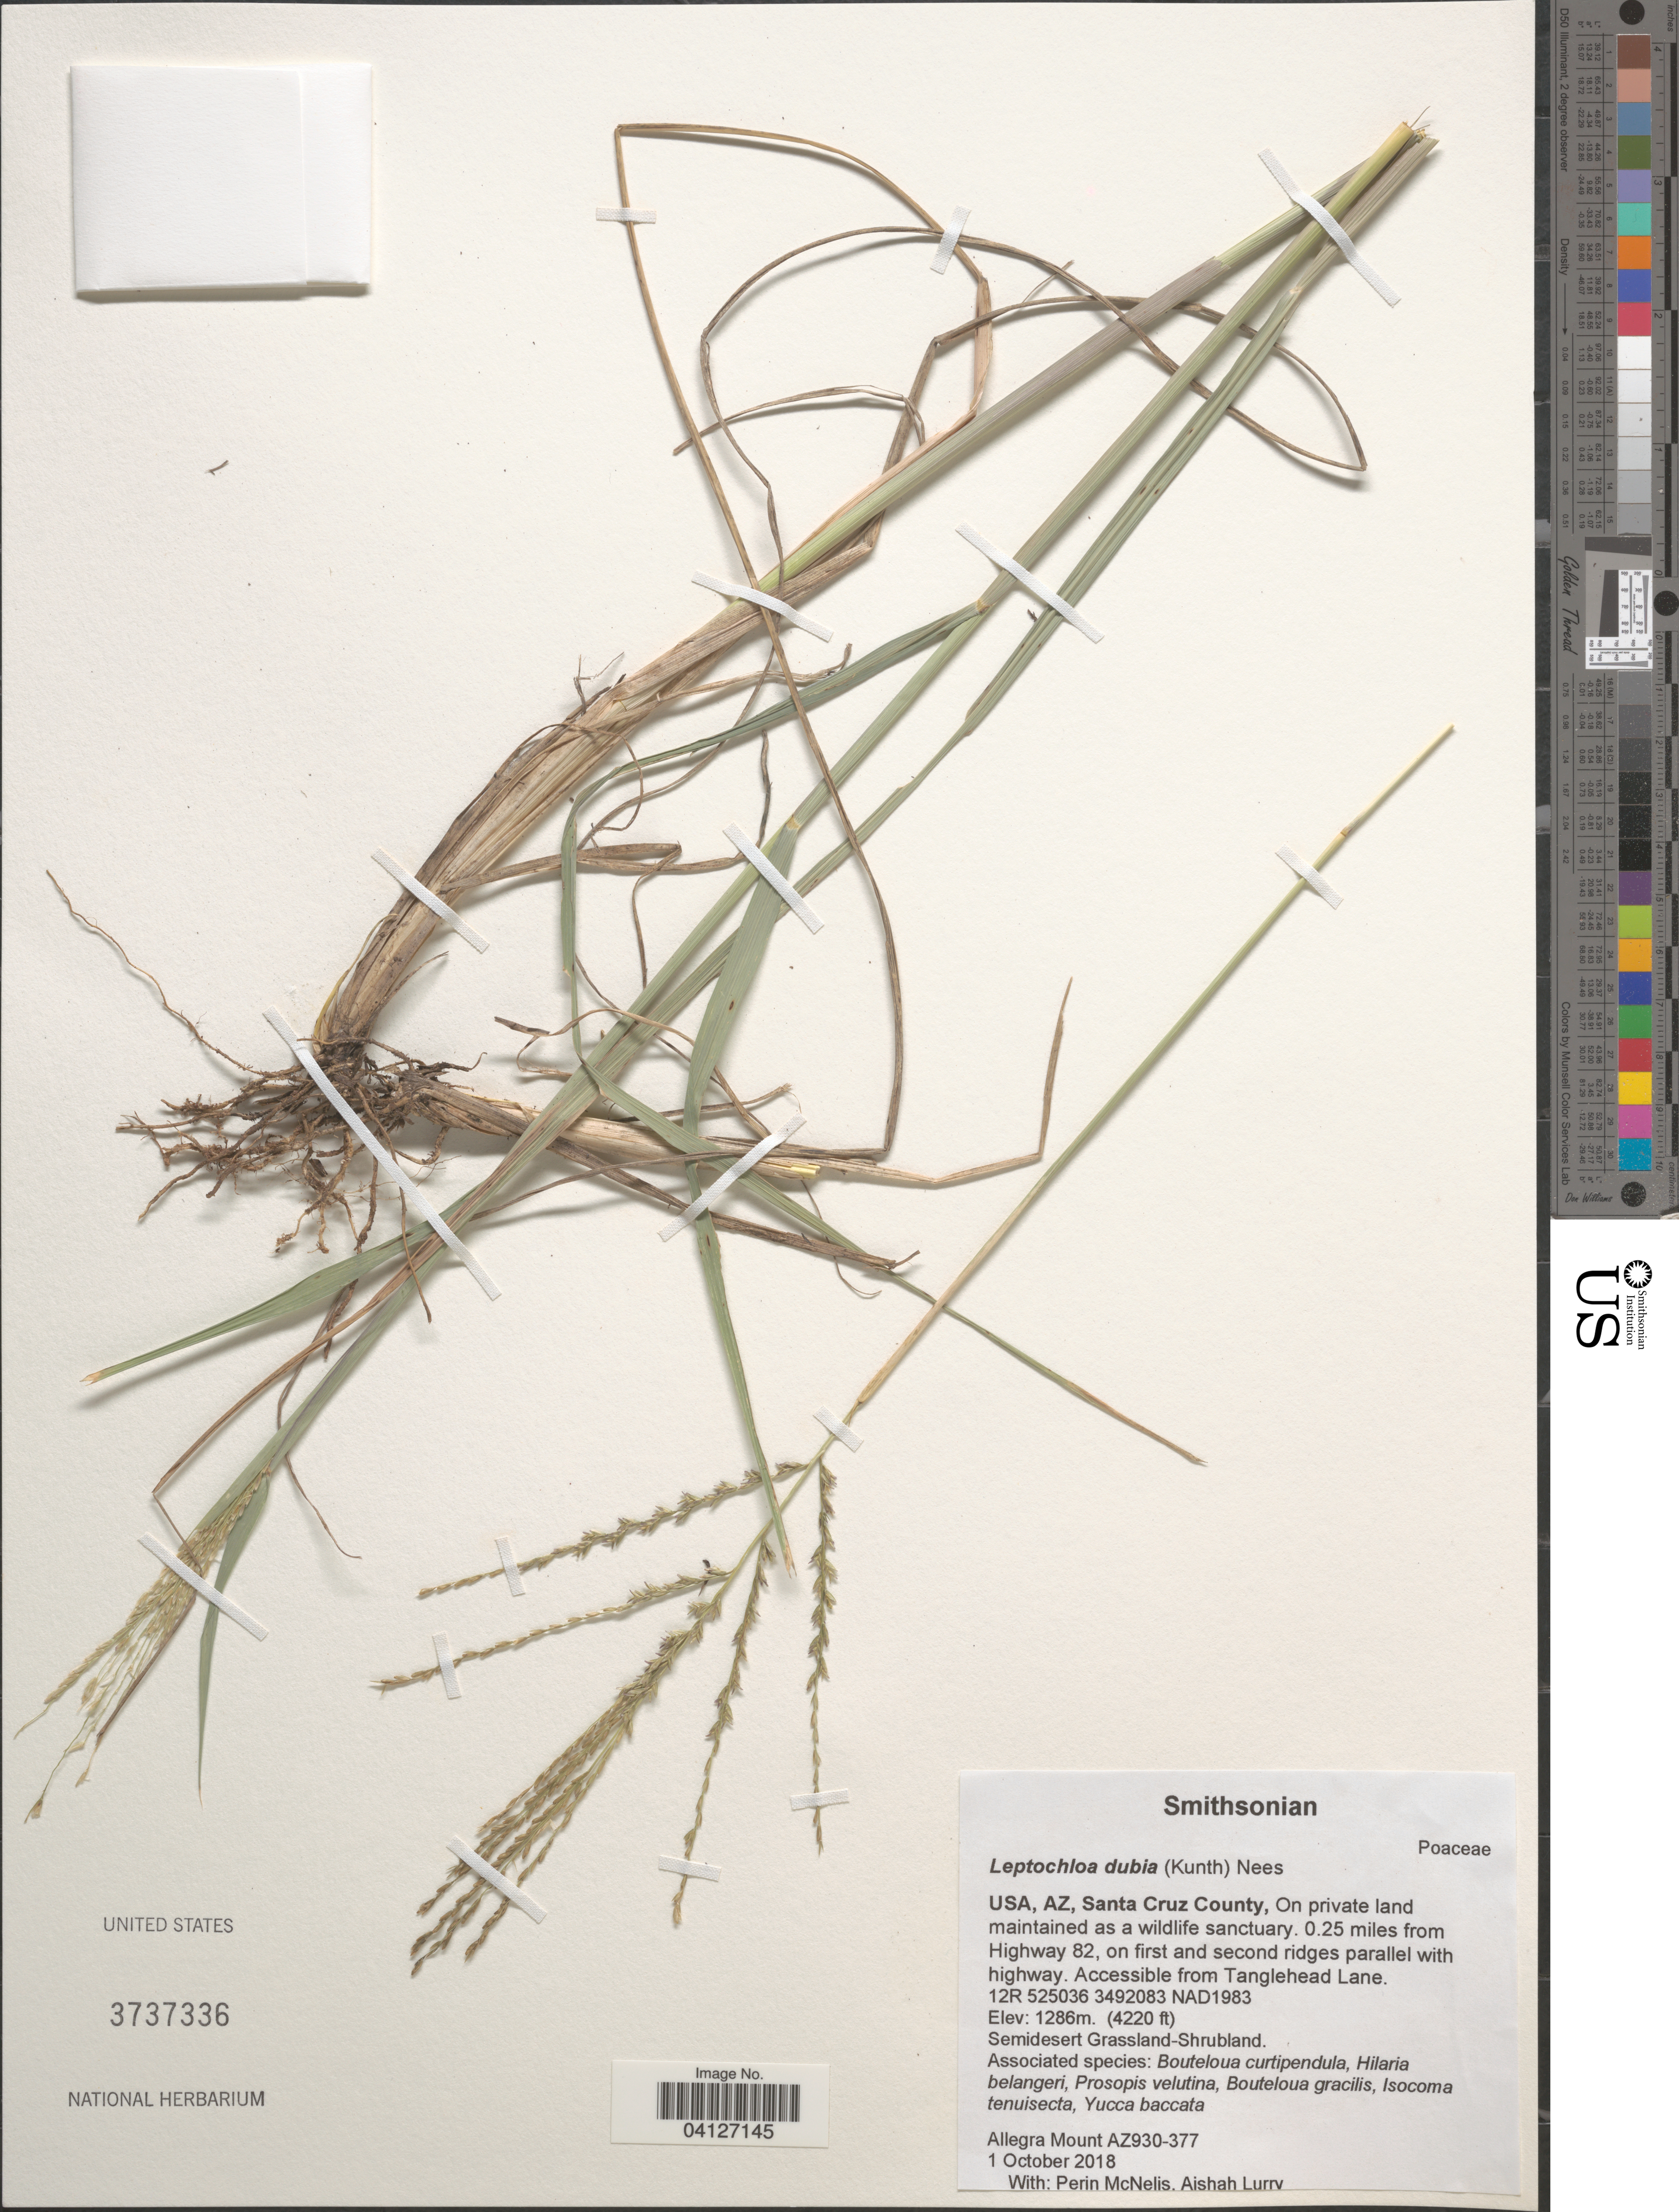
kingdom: Plantae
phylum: Tracheophyta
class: Liliopsida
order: Poales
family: Poaceae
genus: Disakisperma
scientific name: Disakisperma dubium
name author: (Kunth) P.M. Peterson & N. Snow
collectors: A. Mount, P. McNelis & A. Lurry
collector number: AZ930-377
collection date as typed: Transcribed d/m/y: 1/10/2018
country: United States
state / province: Arizona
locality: Santa Cruz County, On private land maintained as a wildlife sanctuary. 0.25 miles from Highway 82, on first and second ridges parallel with highway. Accessible from Tanglehead Lane. 12R NAD1983.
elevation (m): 1286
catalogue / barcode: US 3737336